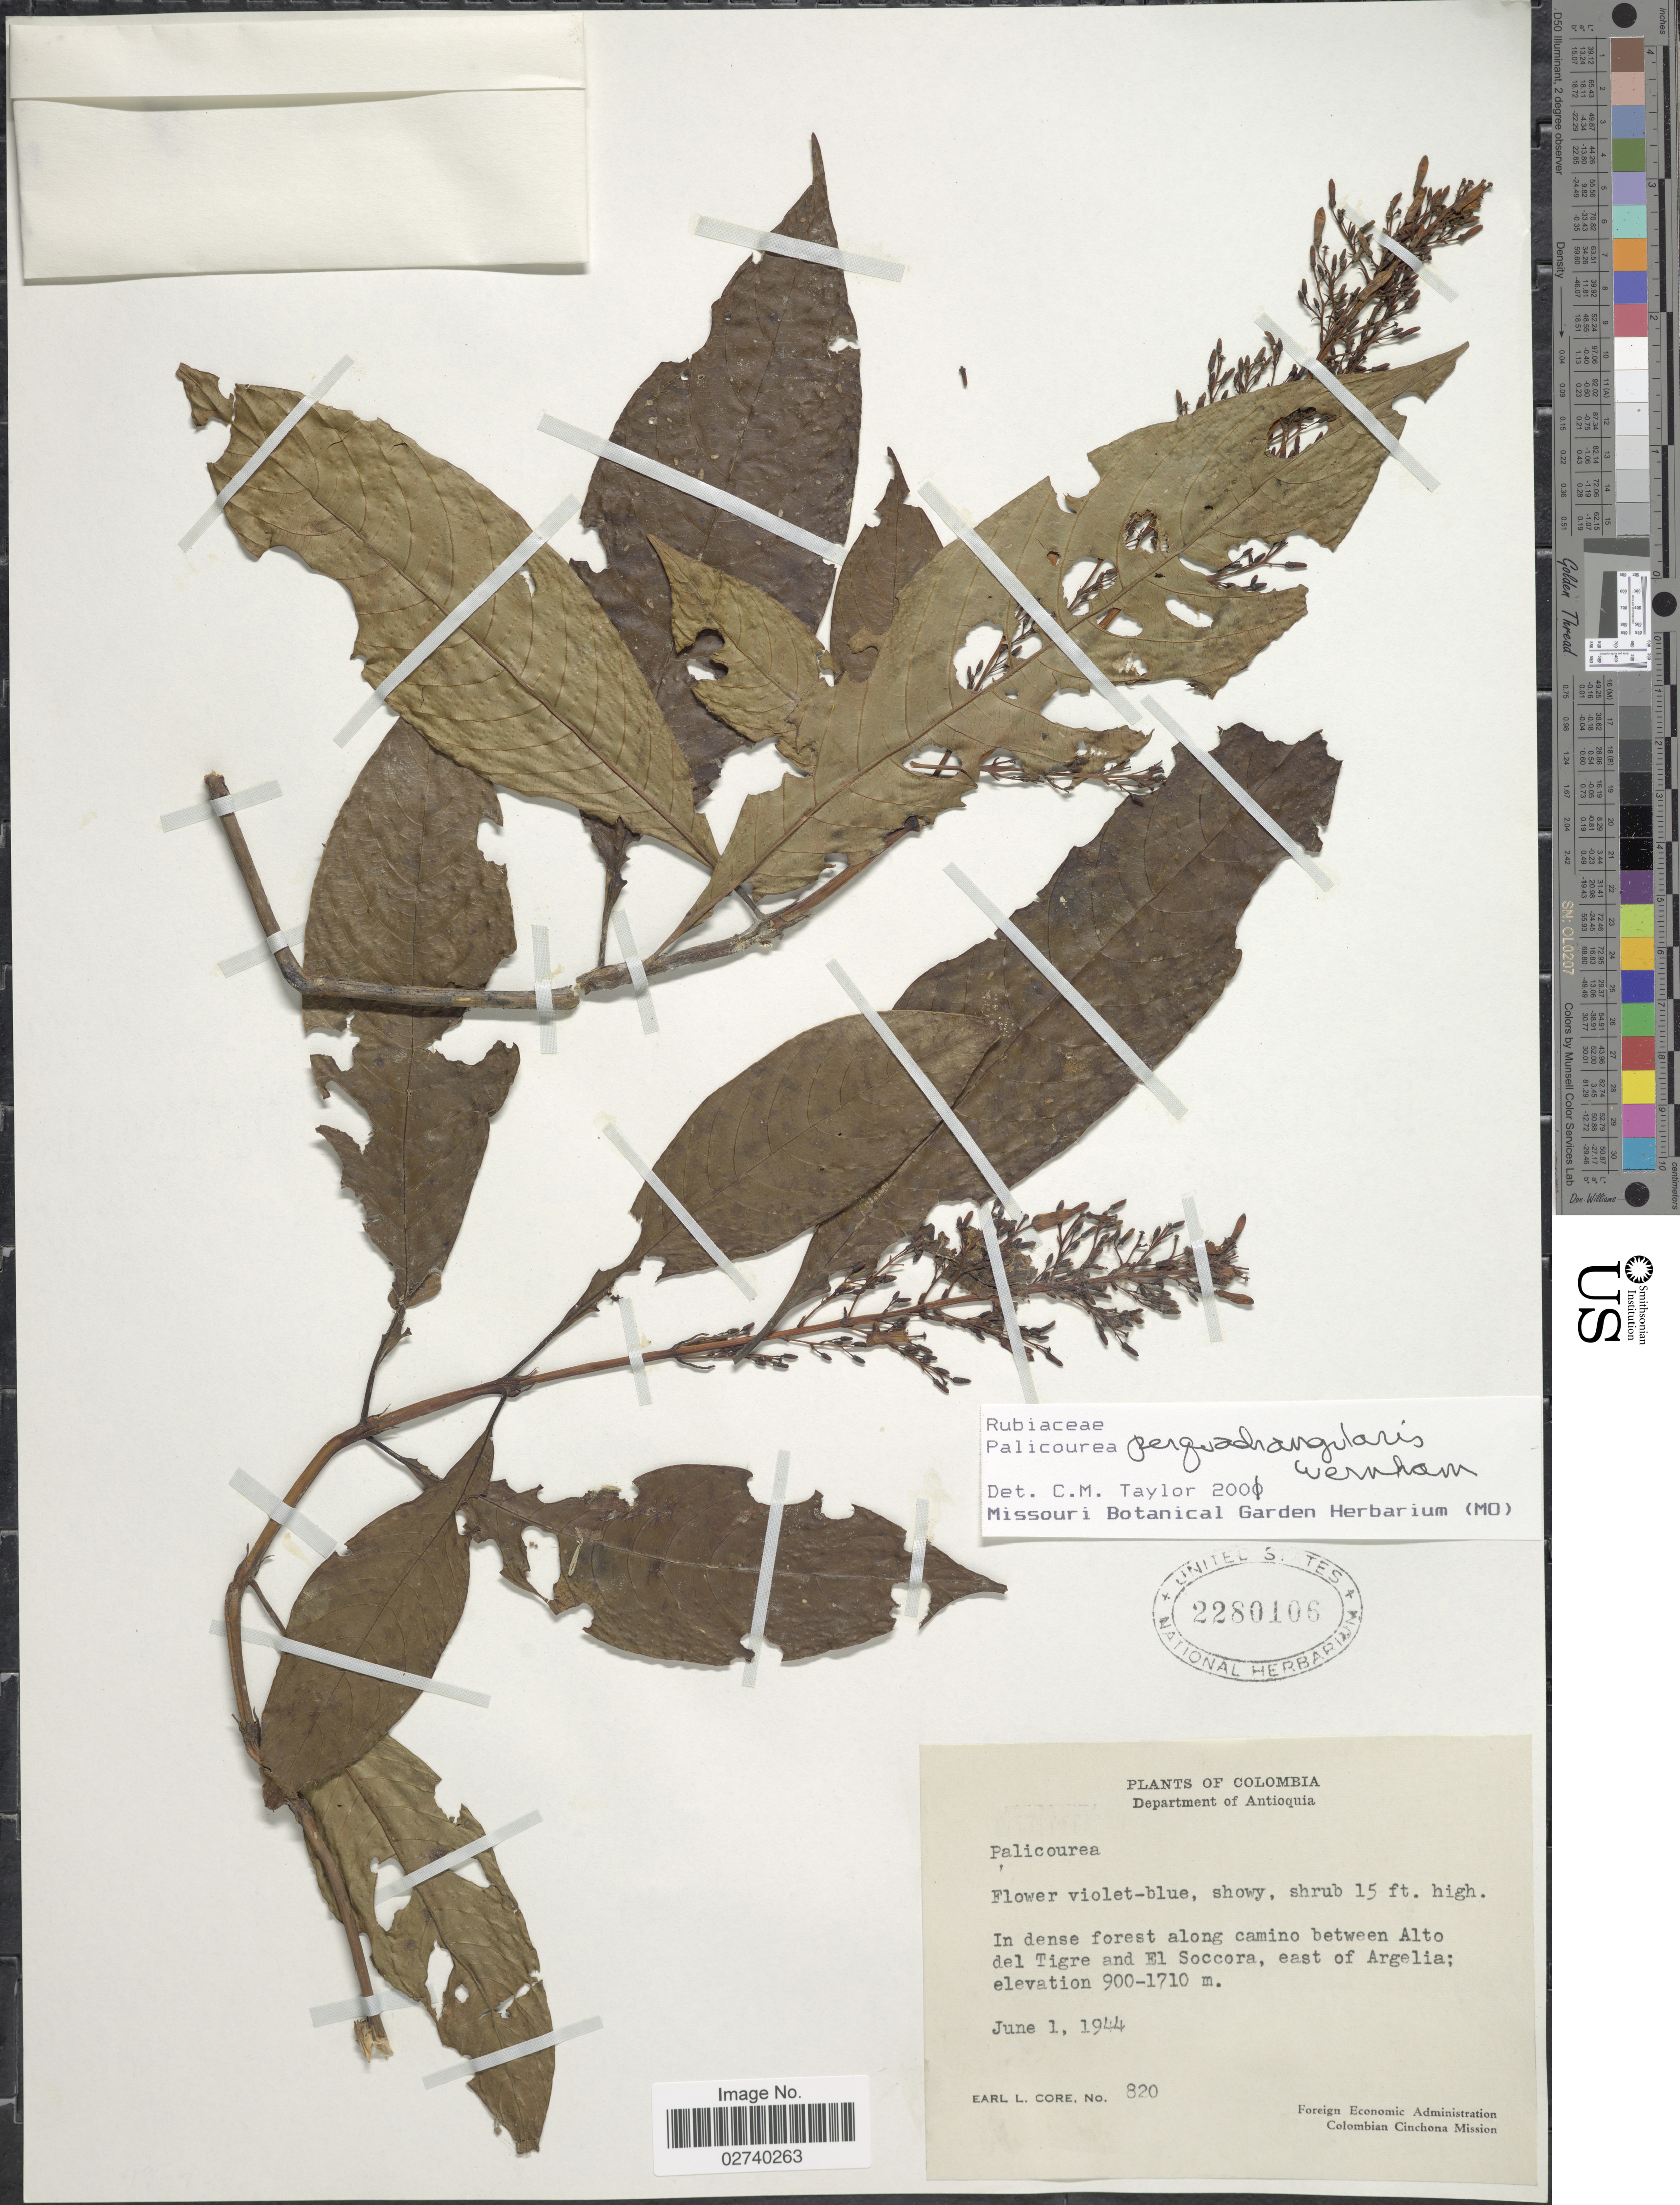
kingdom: Plantae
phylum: Tracheophyta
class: Magnoliopsida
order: Gentianales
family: Rubiaceae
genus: Palicourea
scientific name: Palicourea perquadrangularis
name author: Wernham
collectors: E. L. Core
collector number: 820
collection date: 1944-06-01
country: Colombia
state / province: Antioquia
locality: In dense forest along camino between Alto del Tigre and El Soccora, east of Argelia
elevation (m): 900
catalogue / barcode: US 2280106